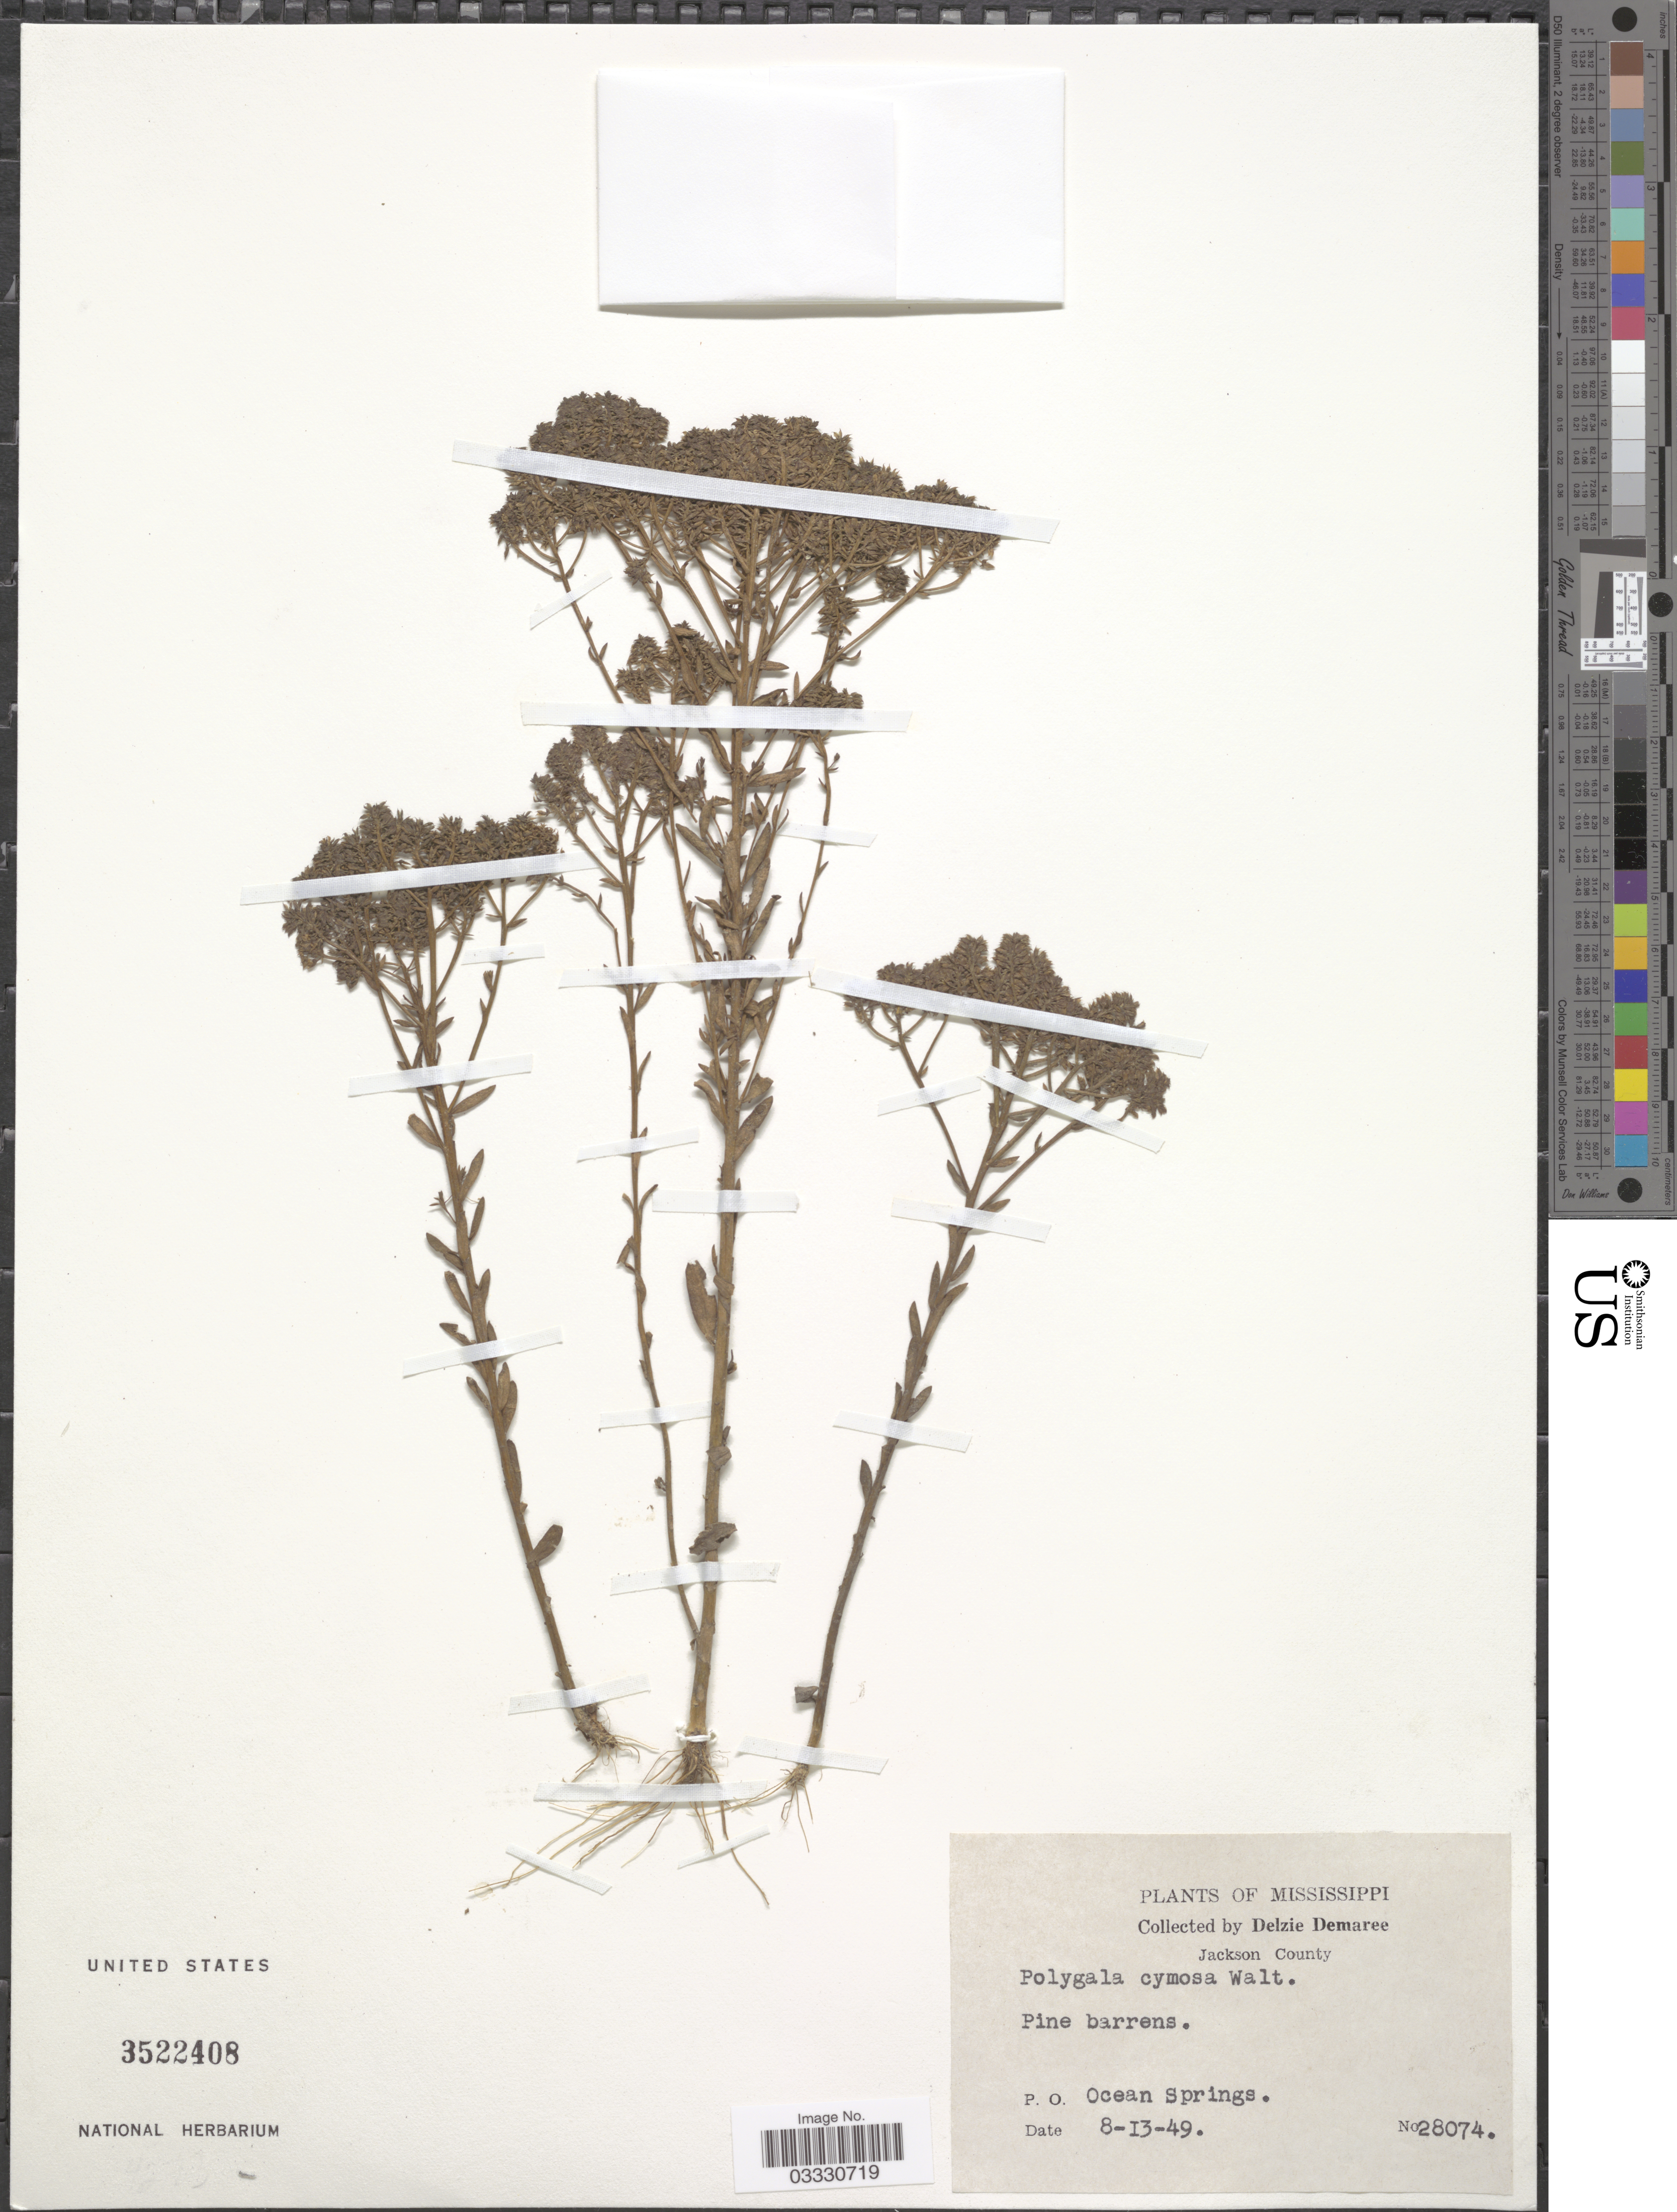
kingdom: Plantae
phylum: Tracheophyta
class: Magnoliopsida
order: Fabales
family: Polygalaceae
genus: Polygala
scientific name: Polygala cymosa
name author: Walter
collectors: D. Demaree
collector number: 28074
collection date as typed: Transcribed d/m/y: 13/8/49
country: United States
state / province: Mississippi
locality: Jackson County. P. O. Ocean Springs.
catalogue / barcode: US 3522408